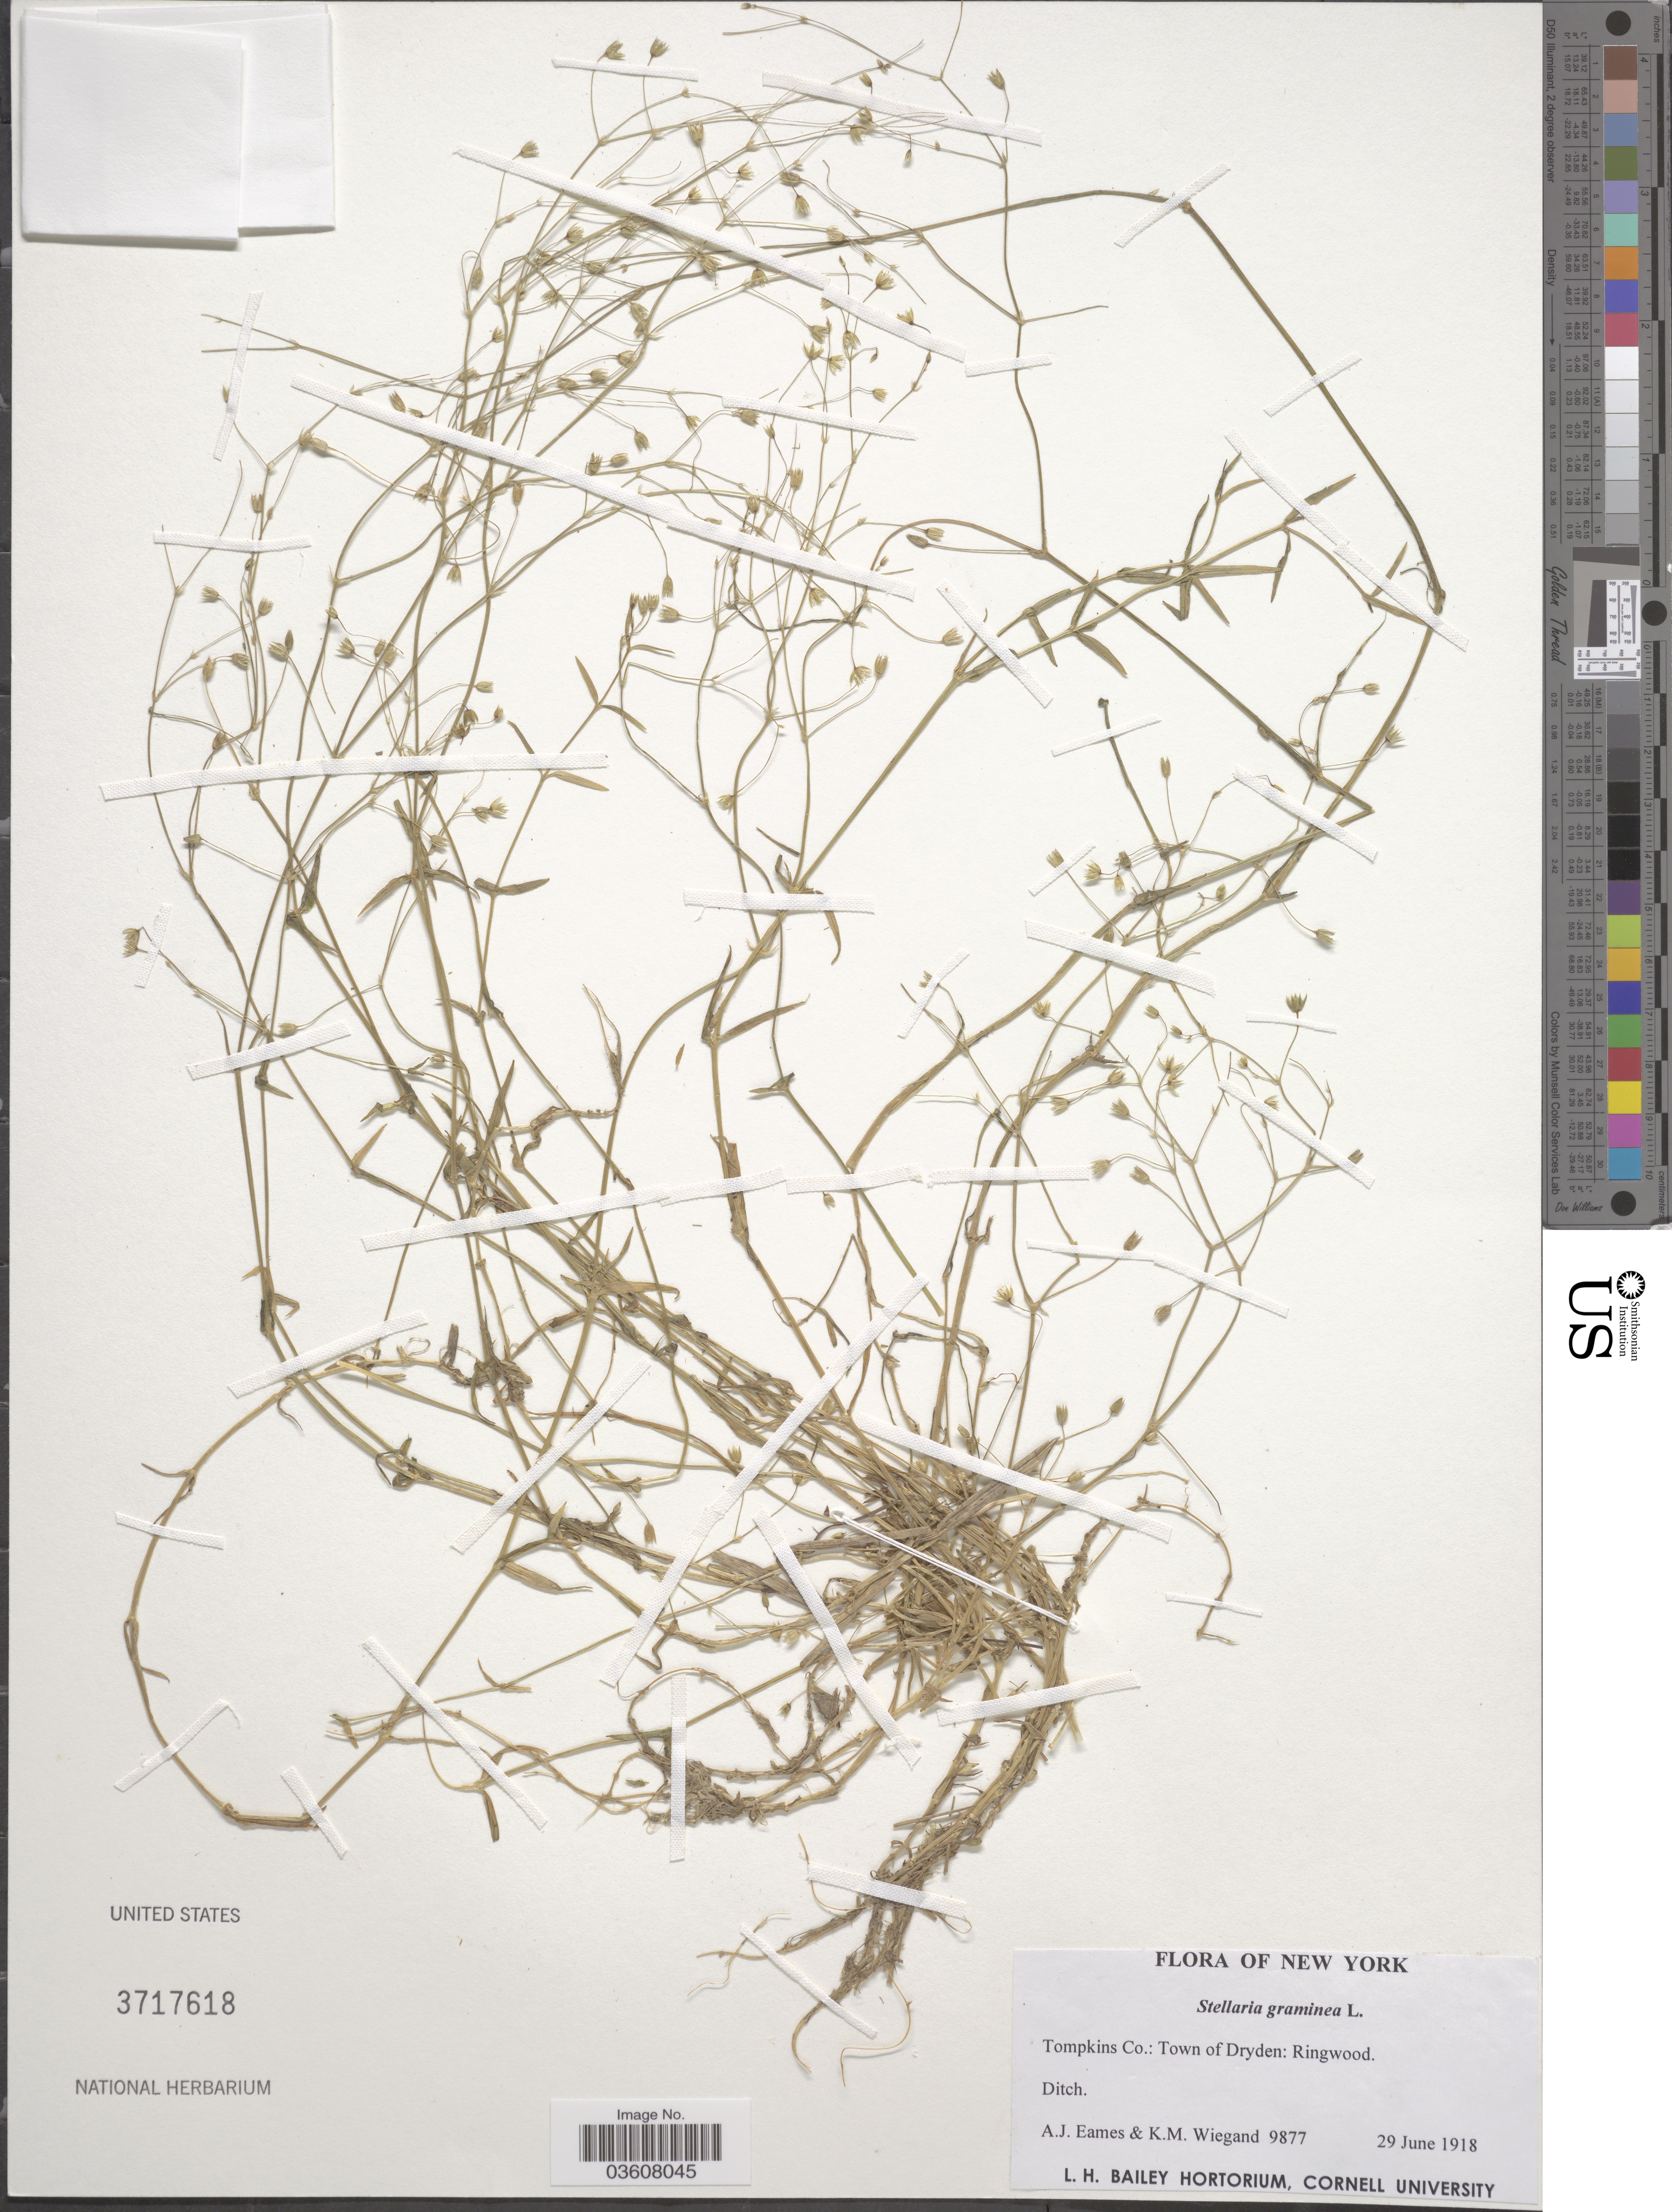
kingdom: Plantae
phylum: Tracheophyta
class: Magnoliopsida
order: Caryophyllales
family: Caryophyllaceae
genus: Stellaria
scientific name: Stellaria graminea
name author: L.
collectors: A. J. Eames & K. M. Wiegand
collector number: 9877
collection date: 1918-06-29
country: United States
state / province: New York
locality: Tompkins Co.: Town of Dryden: Ringwood.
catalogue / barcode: US 3717618